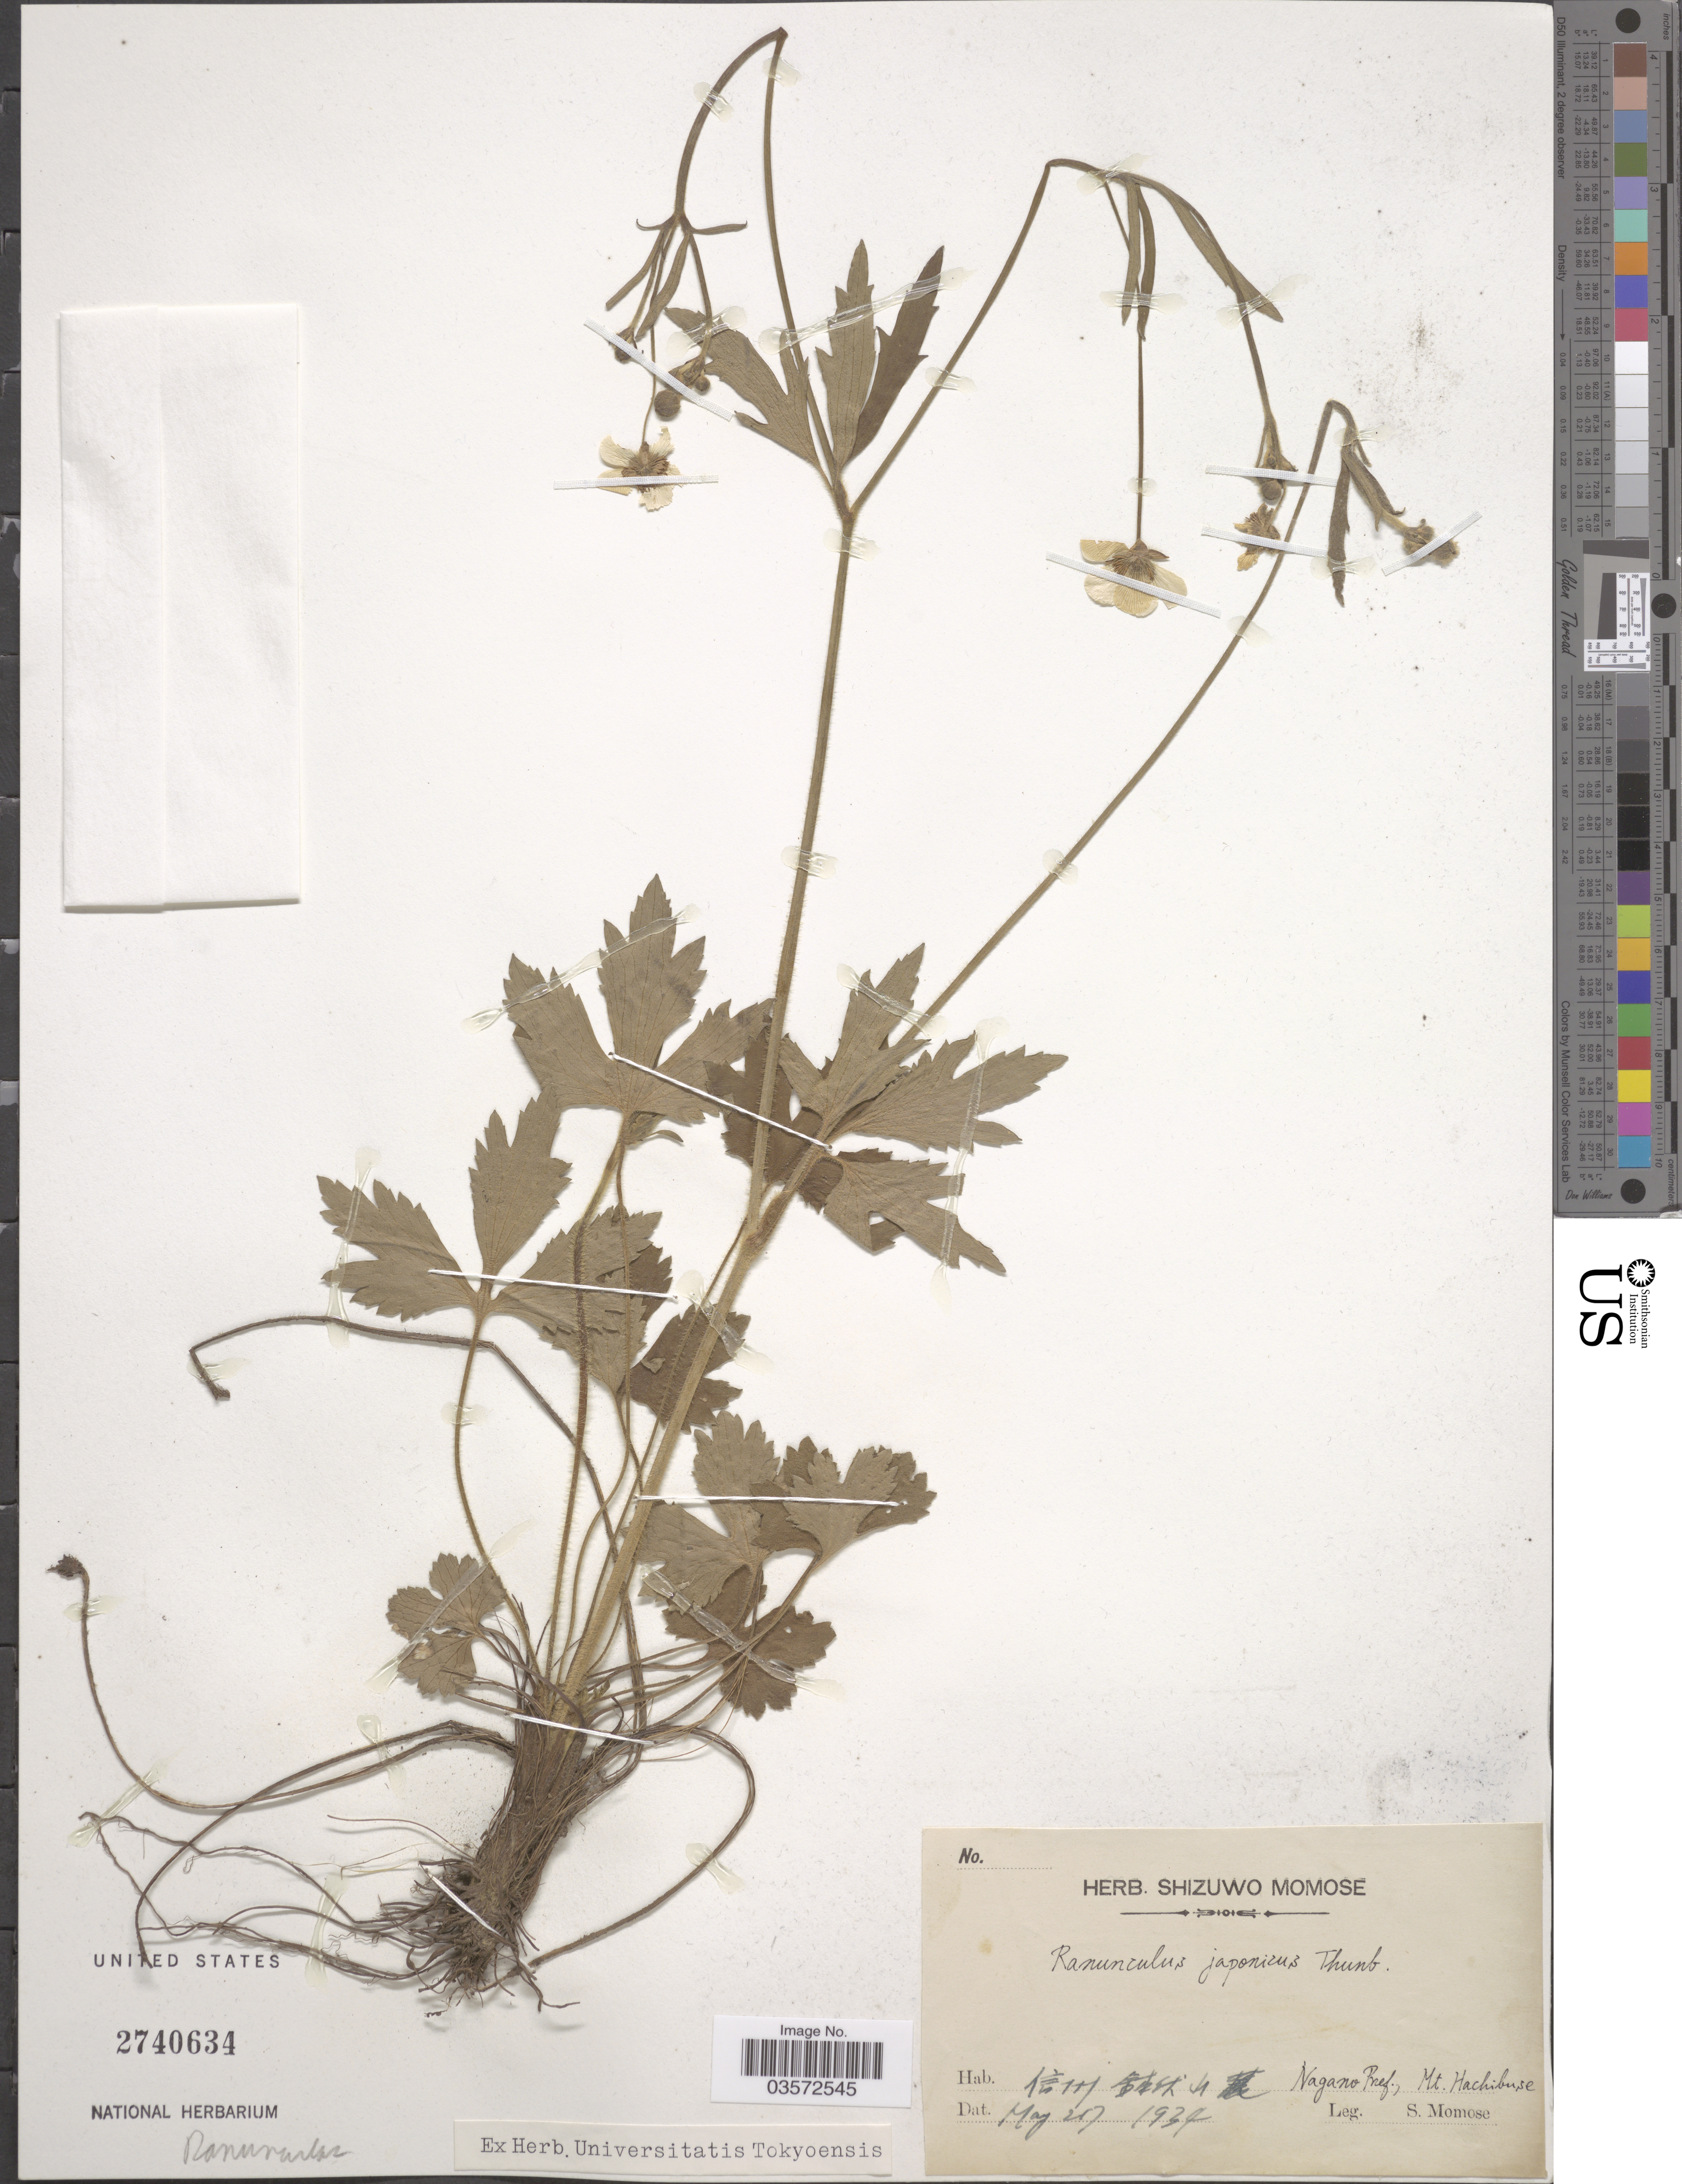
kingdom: Plantae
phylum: Tracheophyta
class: Magnoliopsida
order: Ranunculales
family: Ranunculaceae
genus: Ranunculus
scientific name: Ranunculus japonicus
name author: Thunb.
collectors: S. Momose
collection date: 1934-05-25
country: Japan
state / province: Nagano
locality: X, Nagano Pref., Mt. Hachibuse.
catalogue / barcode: US 2740634